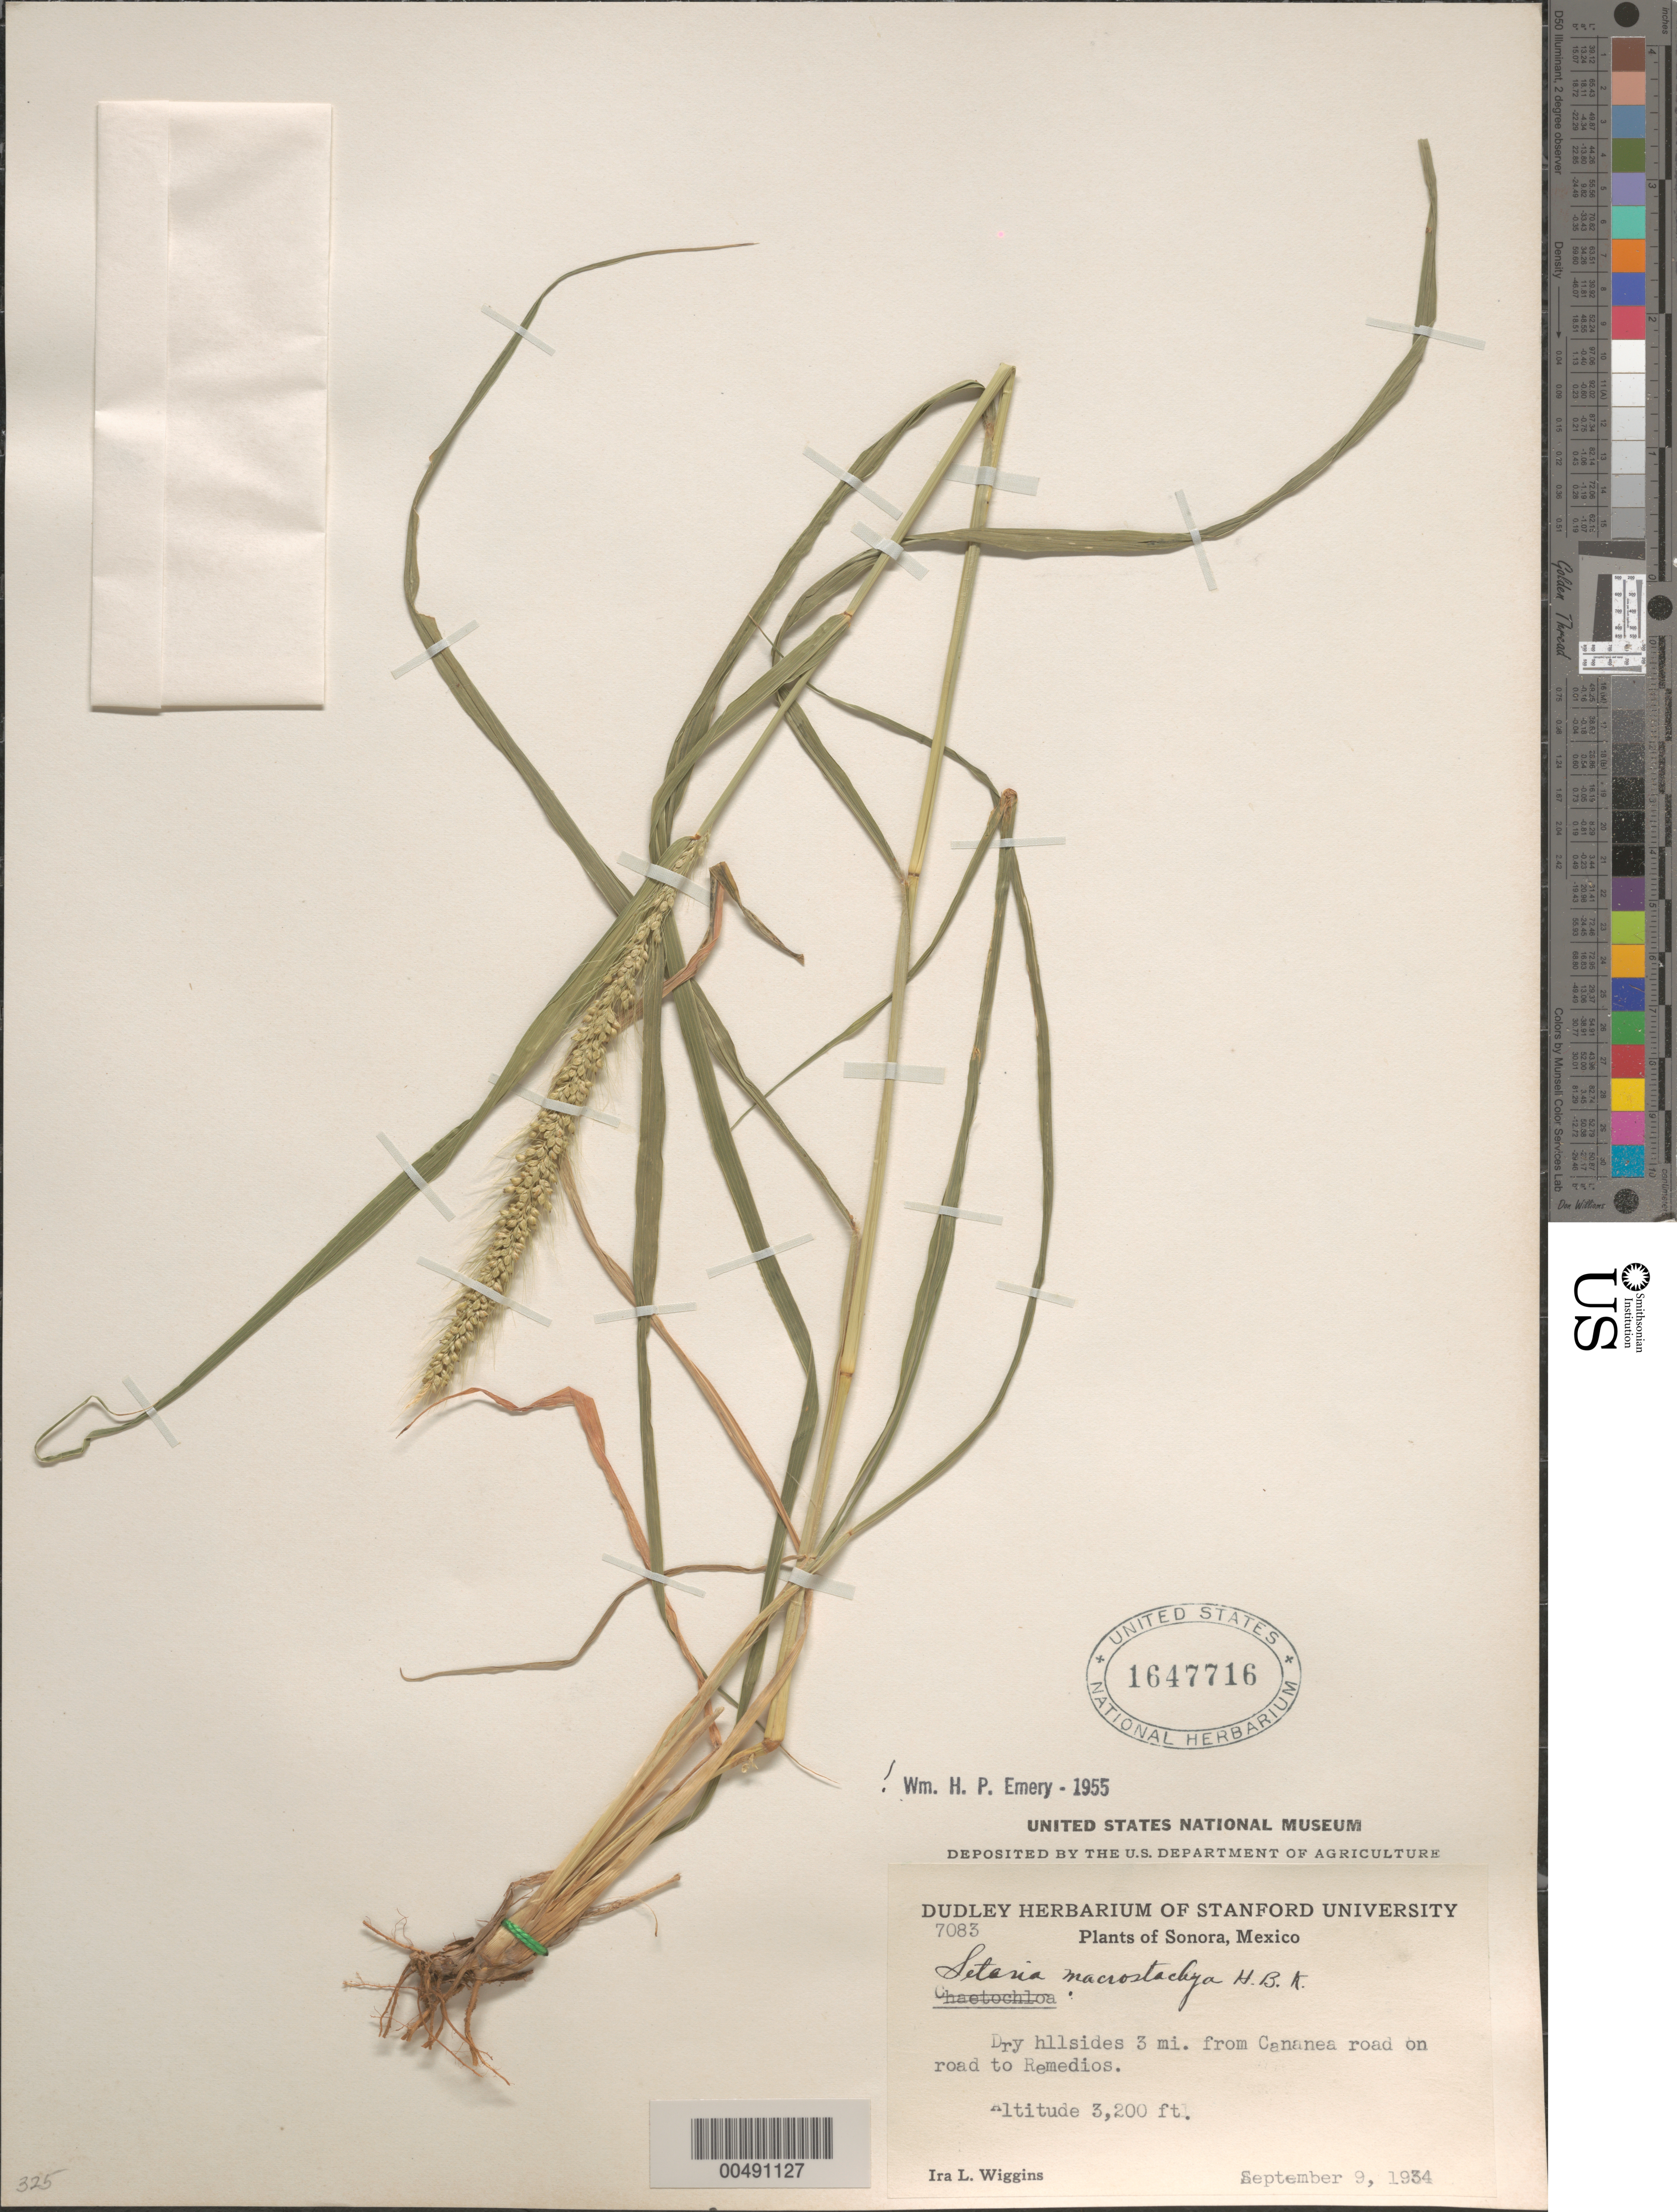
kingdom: Plantae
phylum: Tracheophyta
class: Liliopsida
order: Poales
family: Poaceae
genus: Setaria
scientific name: Setaria macrostachya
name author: Kunth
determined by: Emery, W. H. P.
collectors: I. L. Wiggins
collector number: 7083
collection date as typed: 9 Sep 1934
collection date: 1934-09-09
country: Mexico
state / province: Sonora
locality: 3 mi from Cananea Rd on road to Remedios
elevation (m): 975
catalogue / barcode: US 1647716